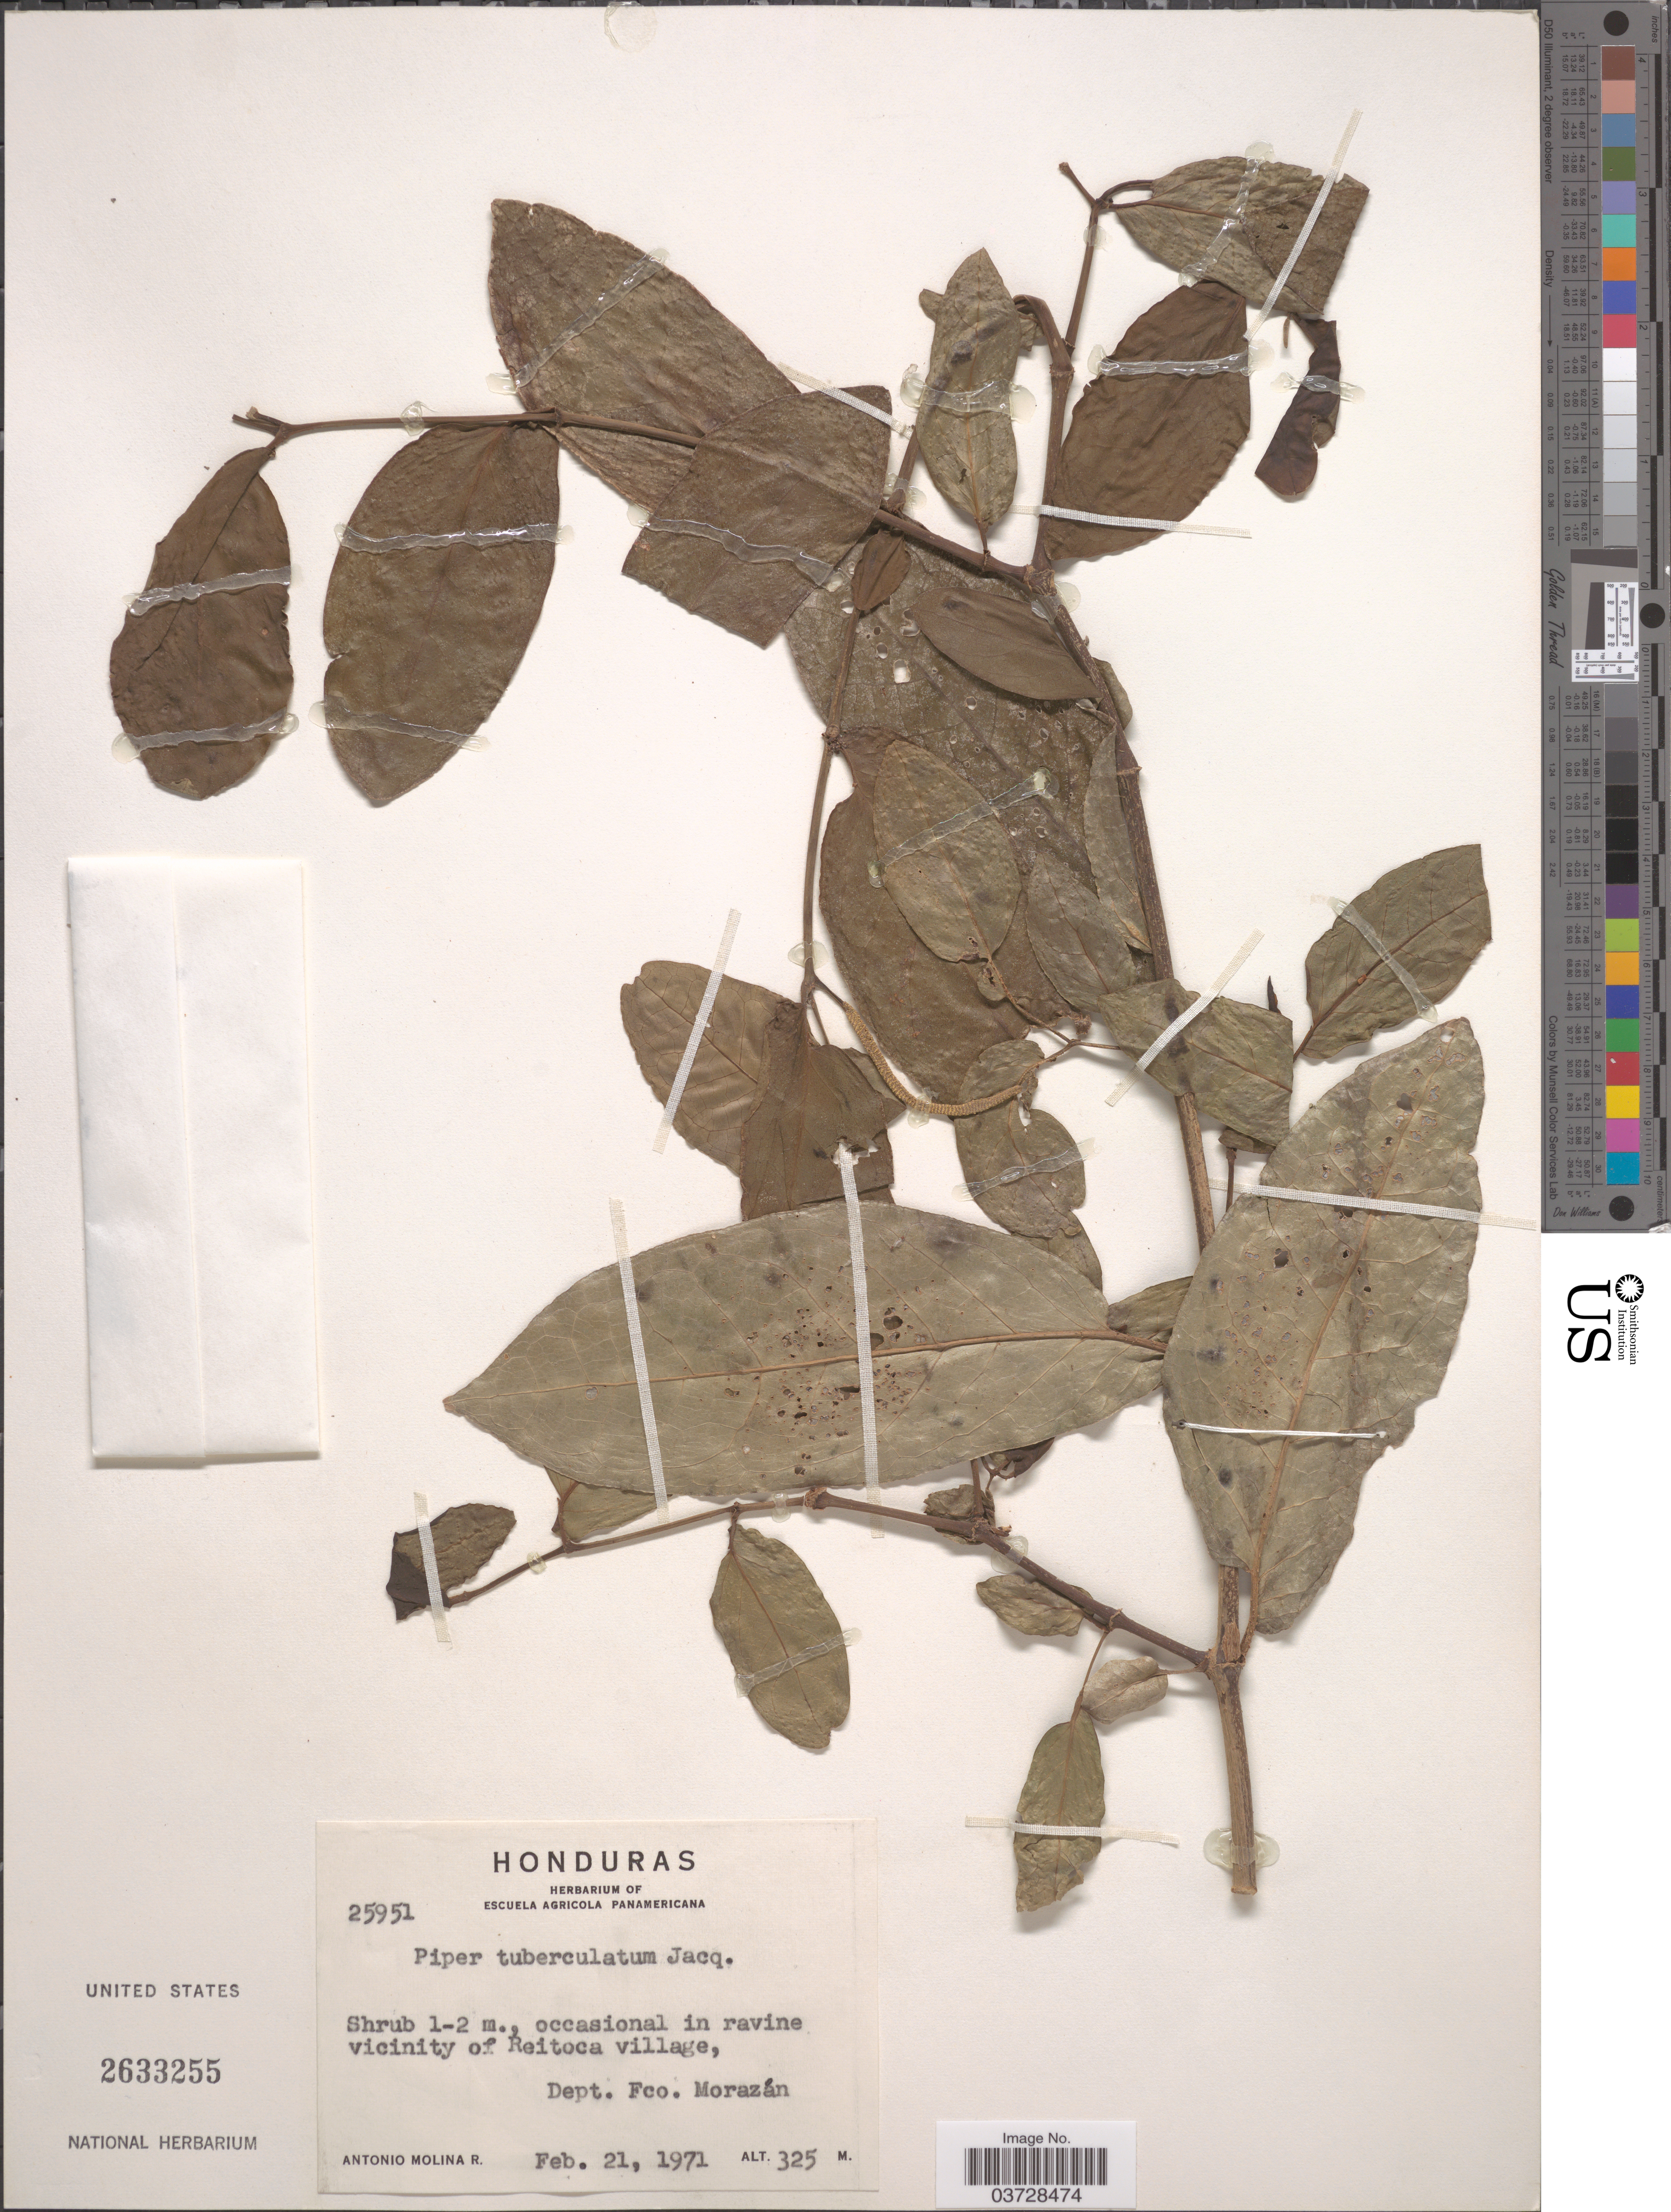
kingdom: Plantae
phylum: Tracheophyta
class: Magnoliopsida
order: Piperales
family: Piperaceae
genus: Piper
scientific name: Piper tuberculatum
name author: Jacq.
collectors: A. Molina R.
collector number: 25951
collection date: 1971-02-21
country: Honduras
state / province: Fco. Morazán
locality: Vicinity of Reitoca village, Dept. Fco. Morazán.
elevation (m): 325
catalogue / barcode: US 2633255